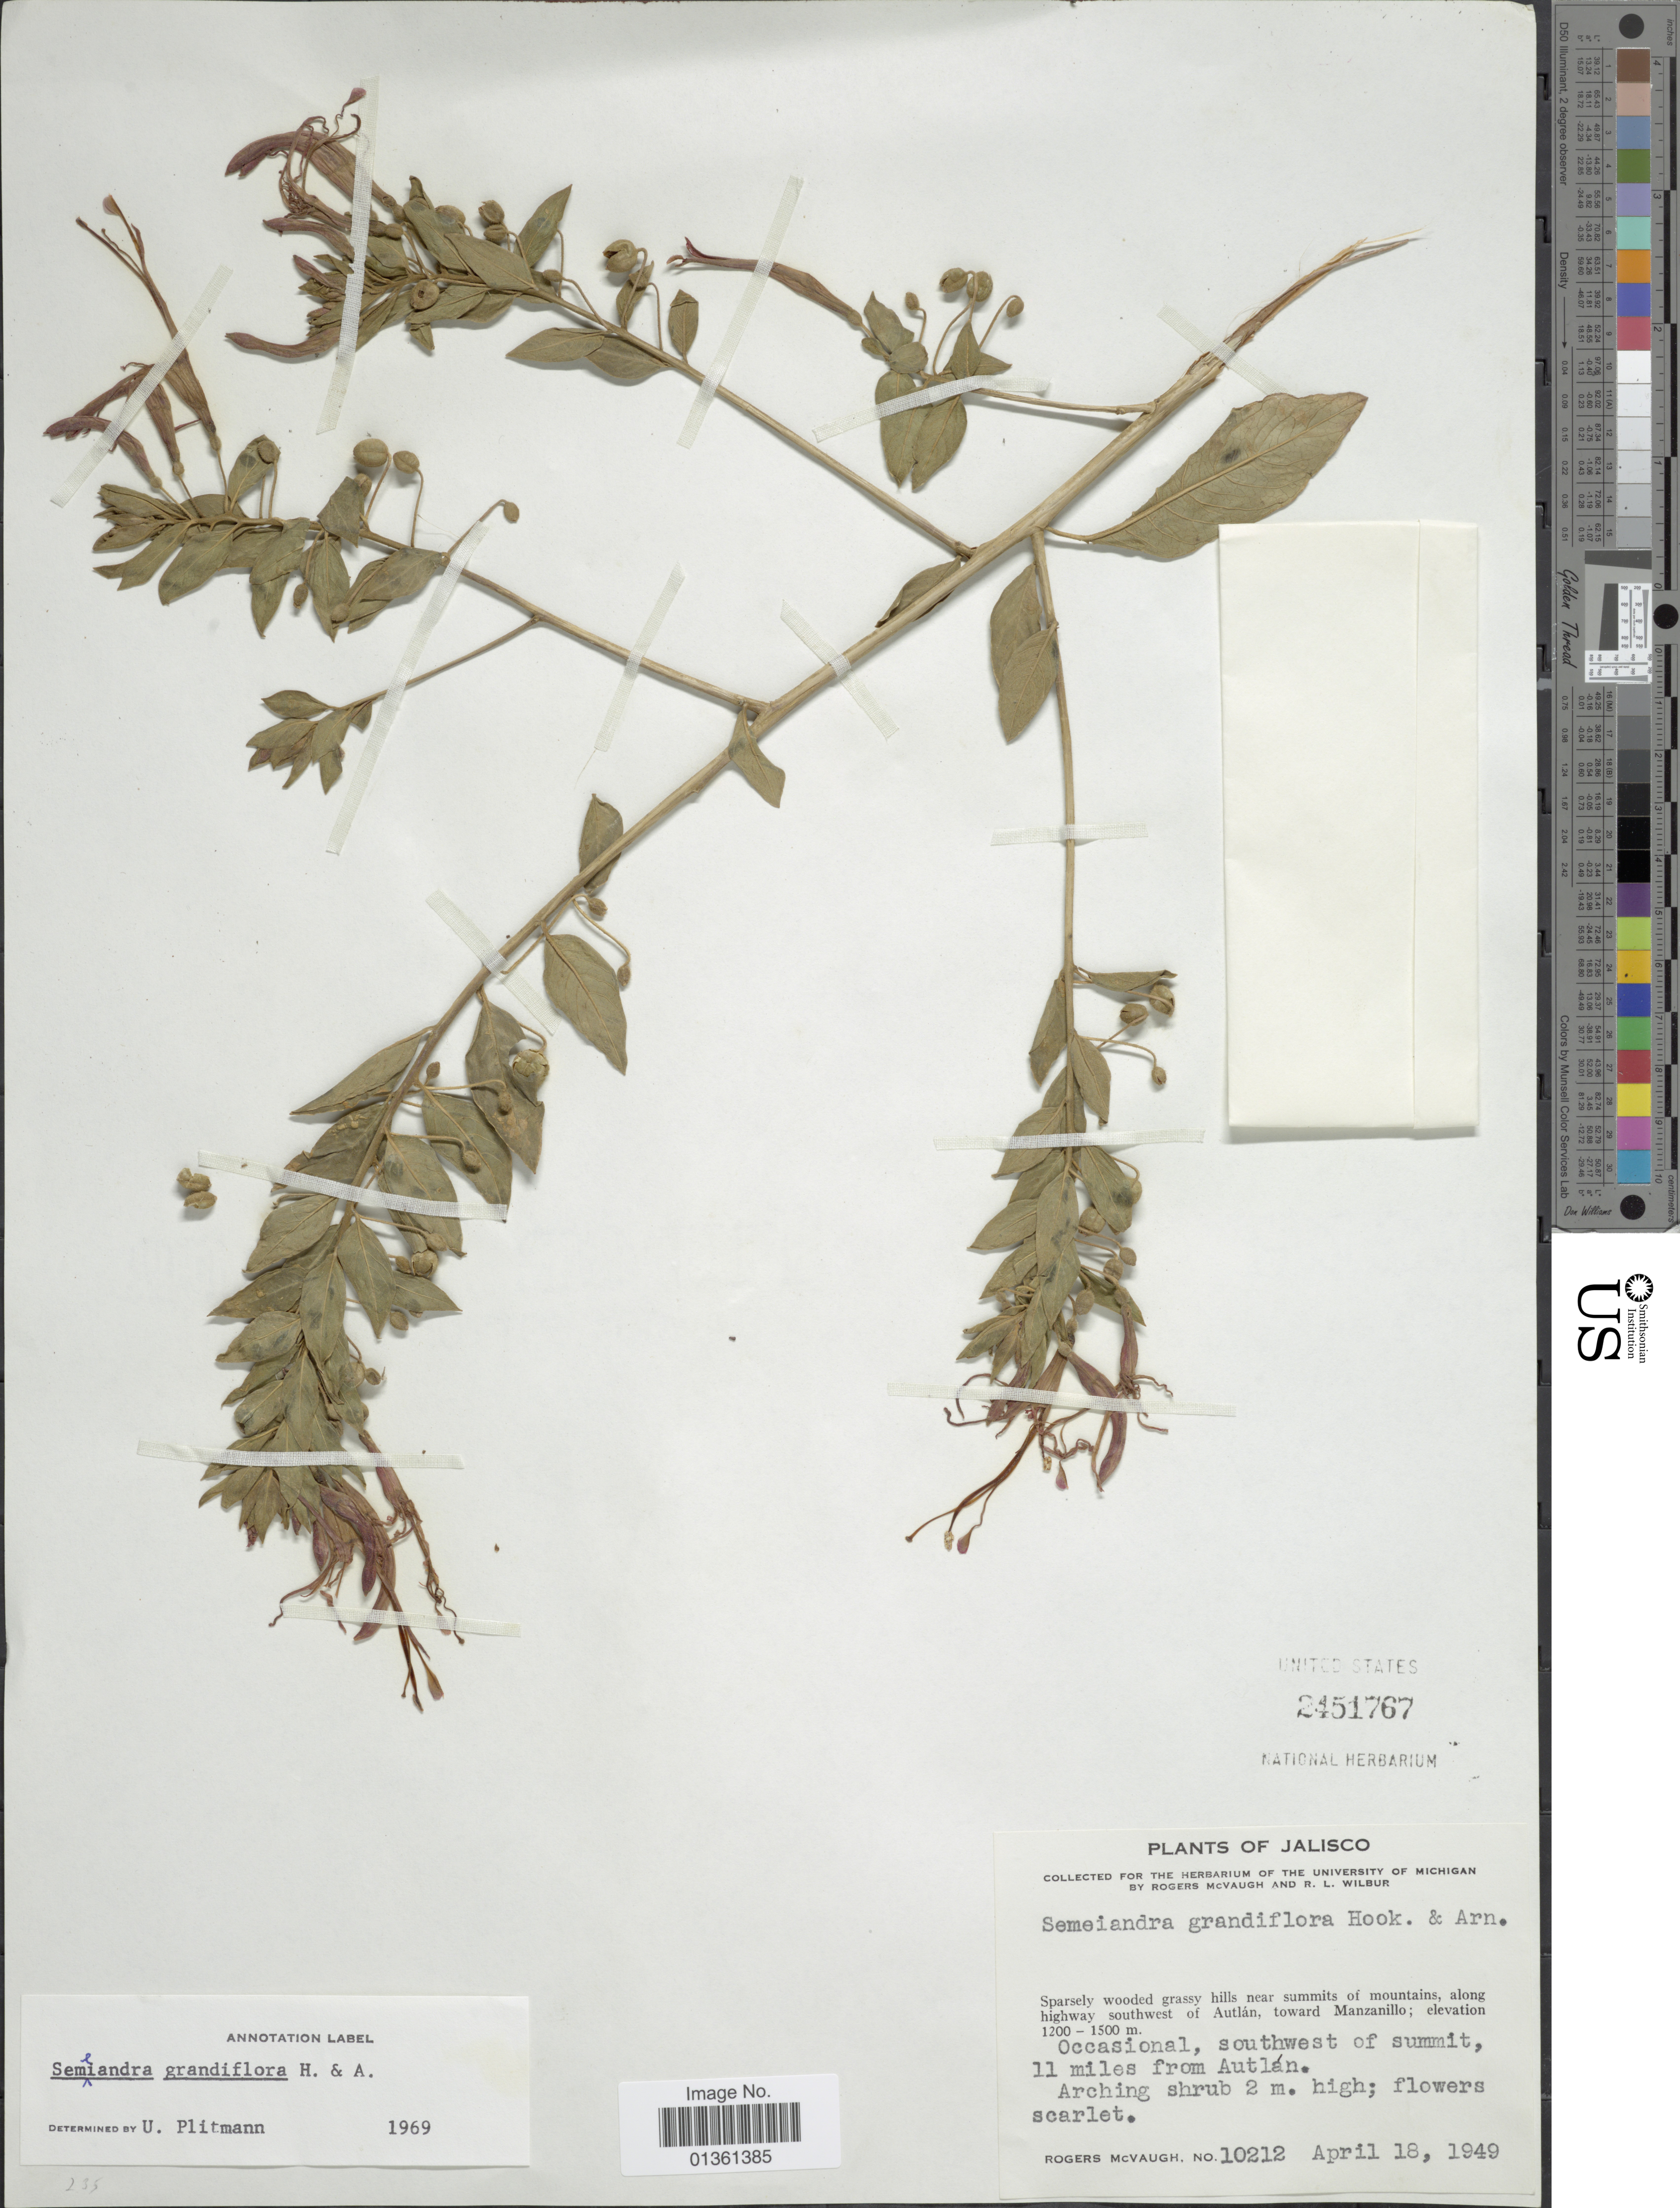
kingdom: Plantae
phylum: Tracheophyta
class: Magnoliopsida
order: Myrtales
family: Onagraceae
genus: Lopezia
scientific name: Lopezia semeiandra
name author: Plitmann et al.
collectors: R. McVaugh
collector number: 10212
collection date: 1949-04-18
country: Mexico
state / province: Jalisco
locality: Along highway southwest of Autlán, toward Manzanillo.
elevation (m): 1200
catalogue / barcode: US 2451767